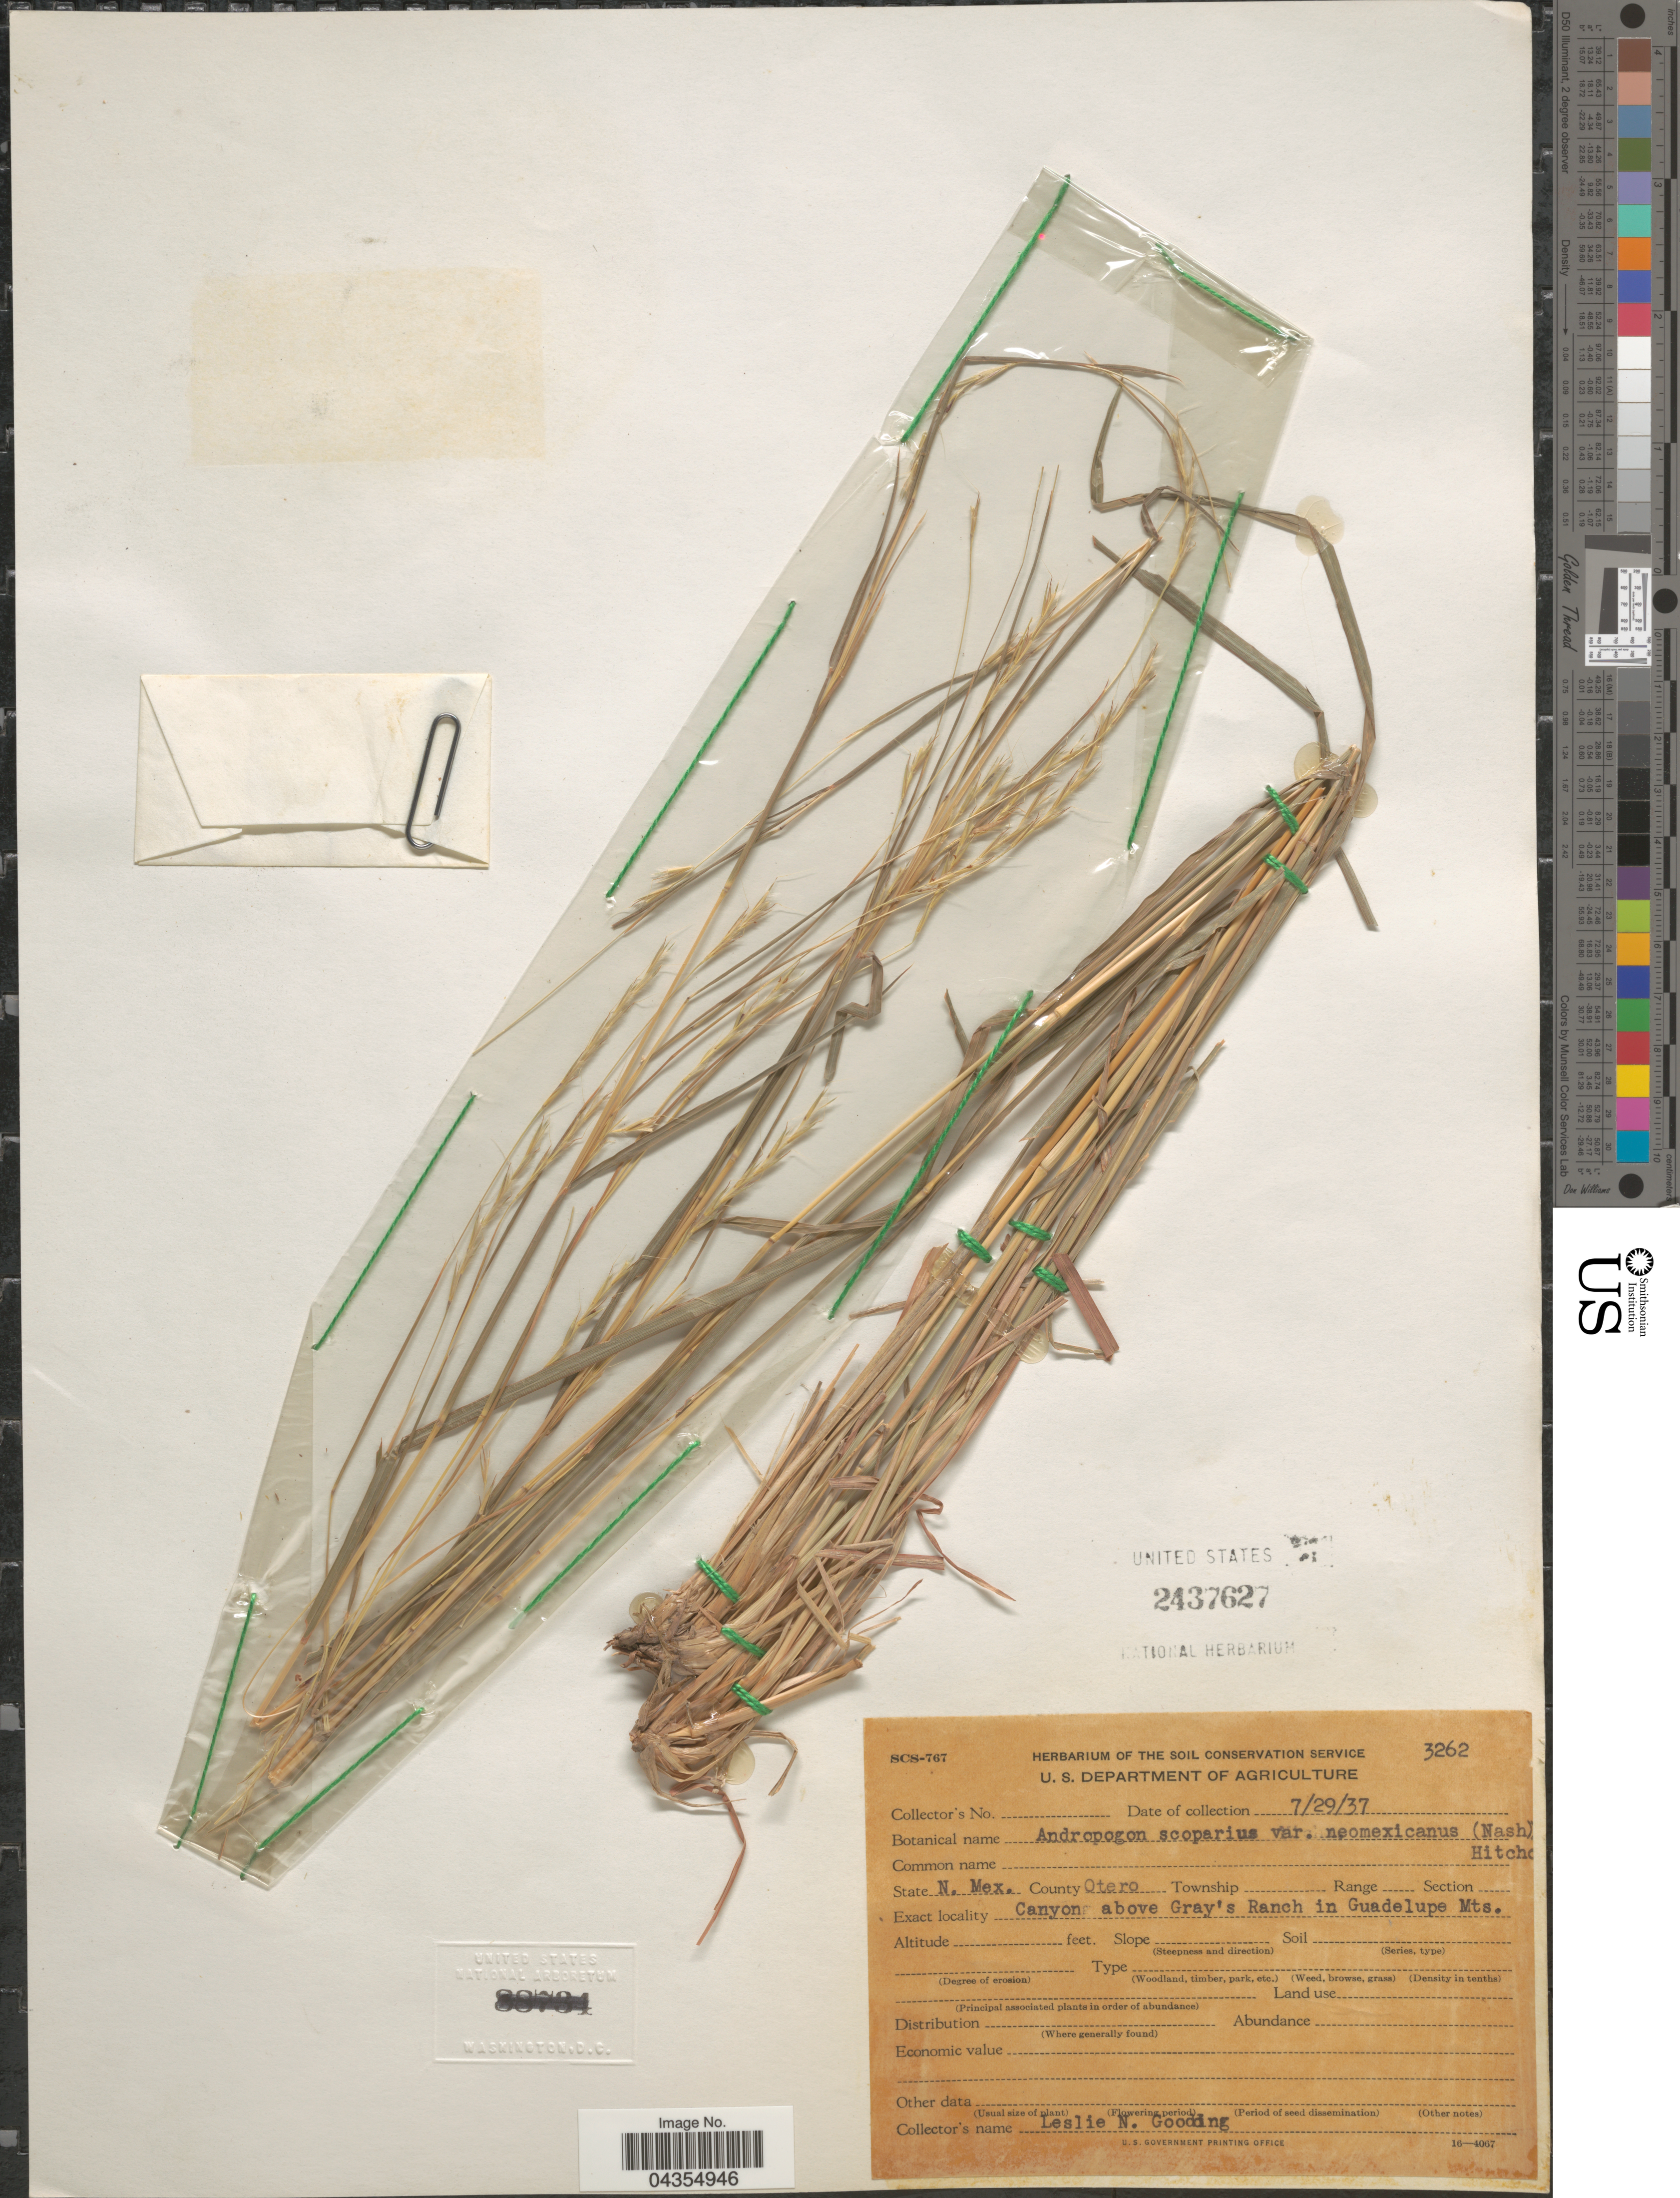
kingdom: Plantae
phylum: Tracheophyta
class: Liliopsida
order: Poales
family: Poaceae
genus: Schizachyrium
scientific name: Schizachyrium sanguineum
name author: (Retz.) Alston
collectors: L. N. Goodding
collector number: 3262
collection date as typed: Transcribed d/m/y: 29/7/37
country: United States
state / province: New Mexico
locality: County Otero. Canyon above Gray's Ranch in Guadelupe Mts.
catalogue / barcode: US 2437627